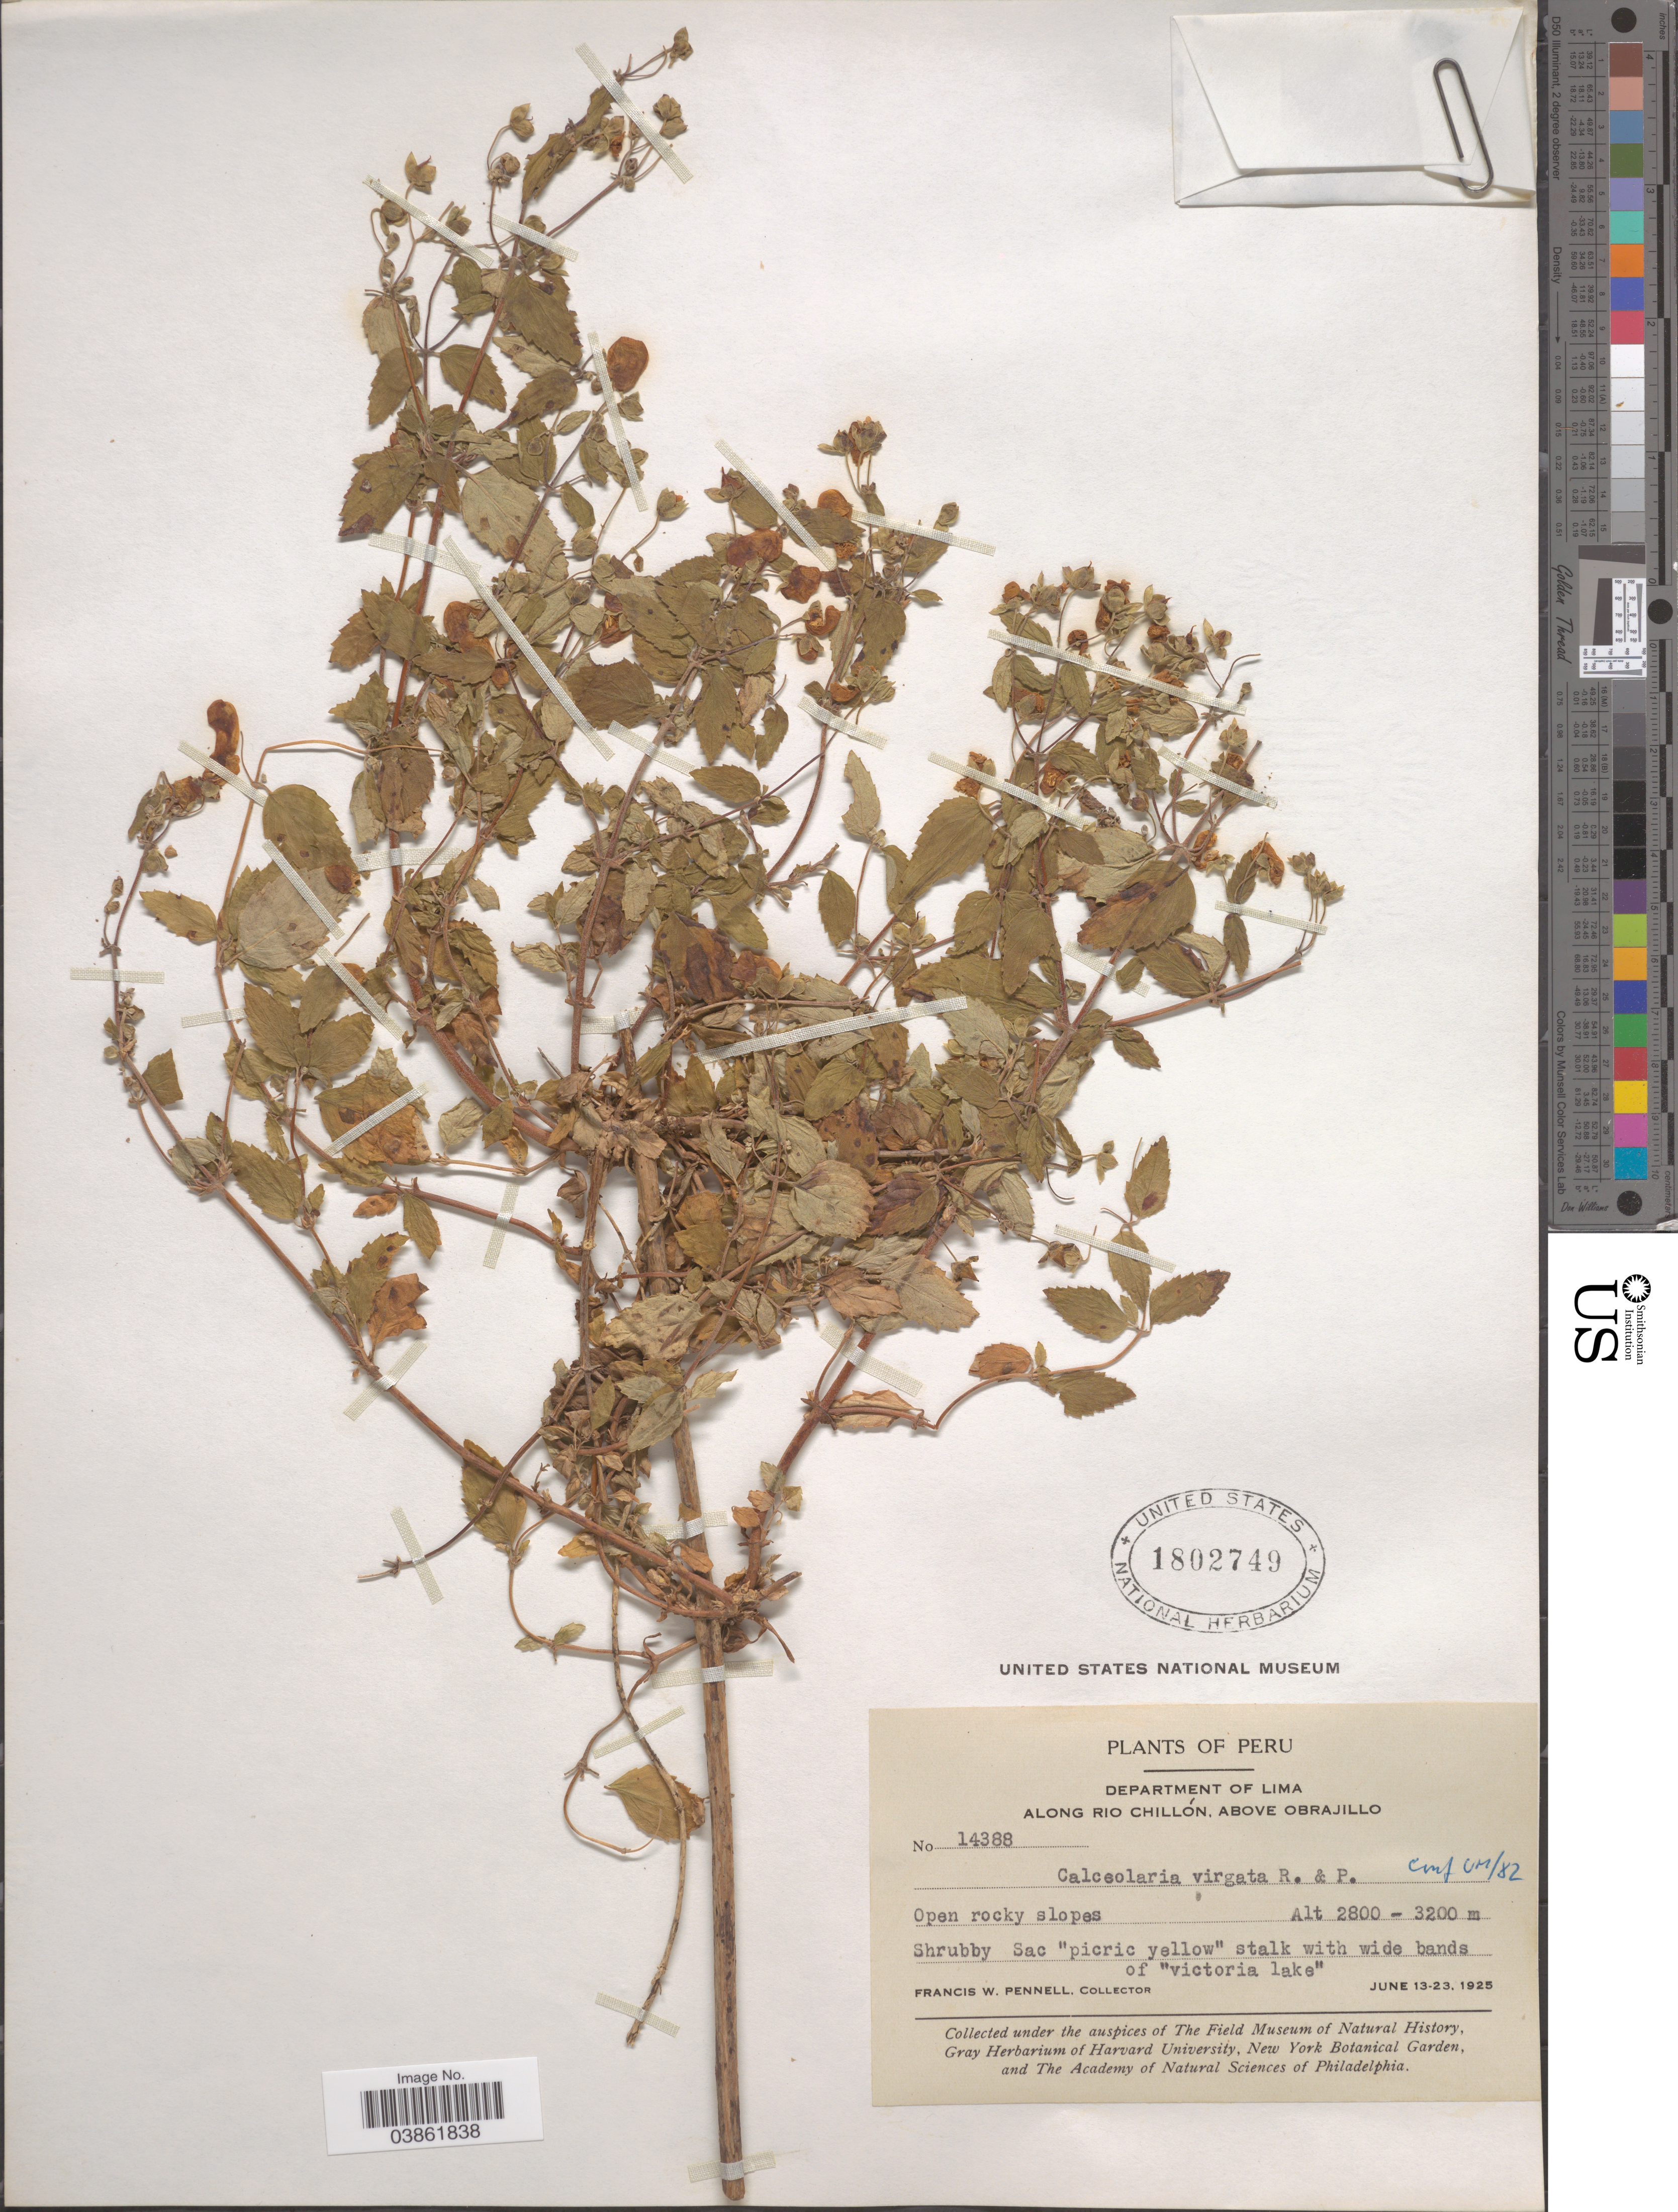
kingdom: Plantae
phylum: Tracheophyta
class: Magnoliopsida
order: Lamiales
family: Calceolariaceae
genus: Calceolaria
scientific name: Calceolaria virgata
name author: Ruiz & Pav.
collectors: F. W. Pennell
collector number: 14388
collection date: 1925-06-13/1925-06-23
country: Peru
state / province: Lima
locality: Department of Lima. Along Rio Chillón, above Obrajillo. "victoria lake".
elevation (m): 2800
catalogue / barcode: US 1802749